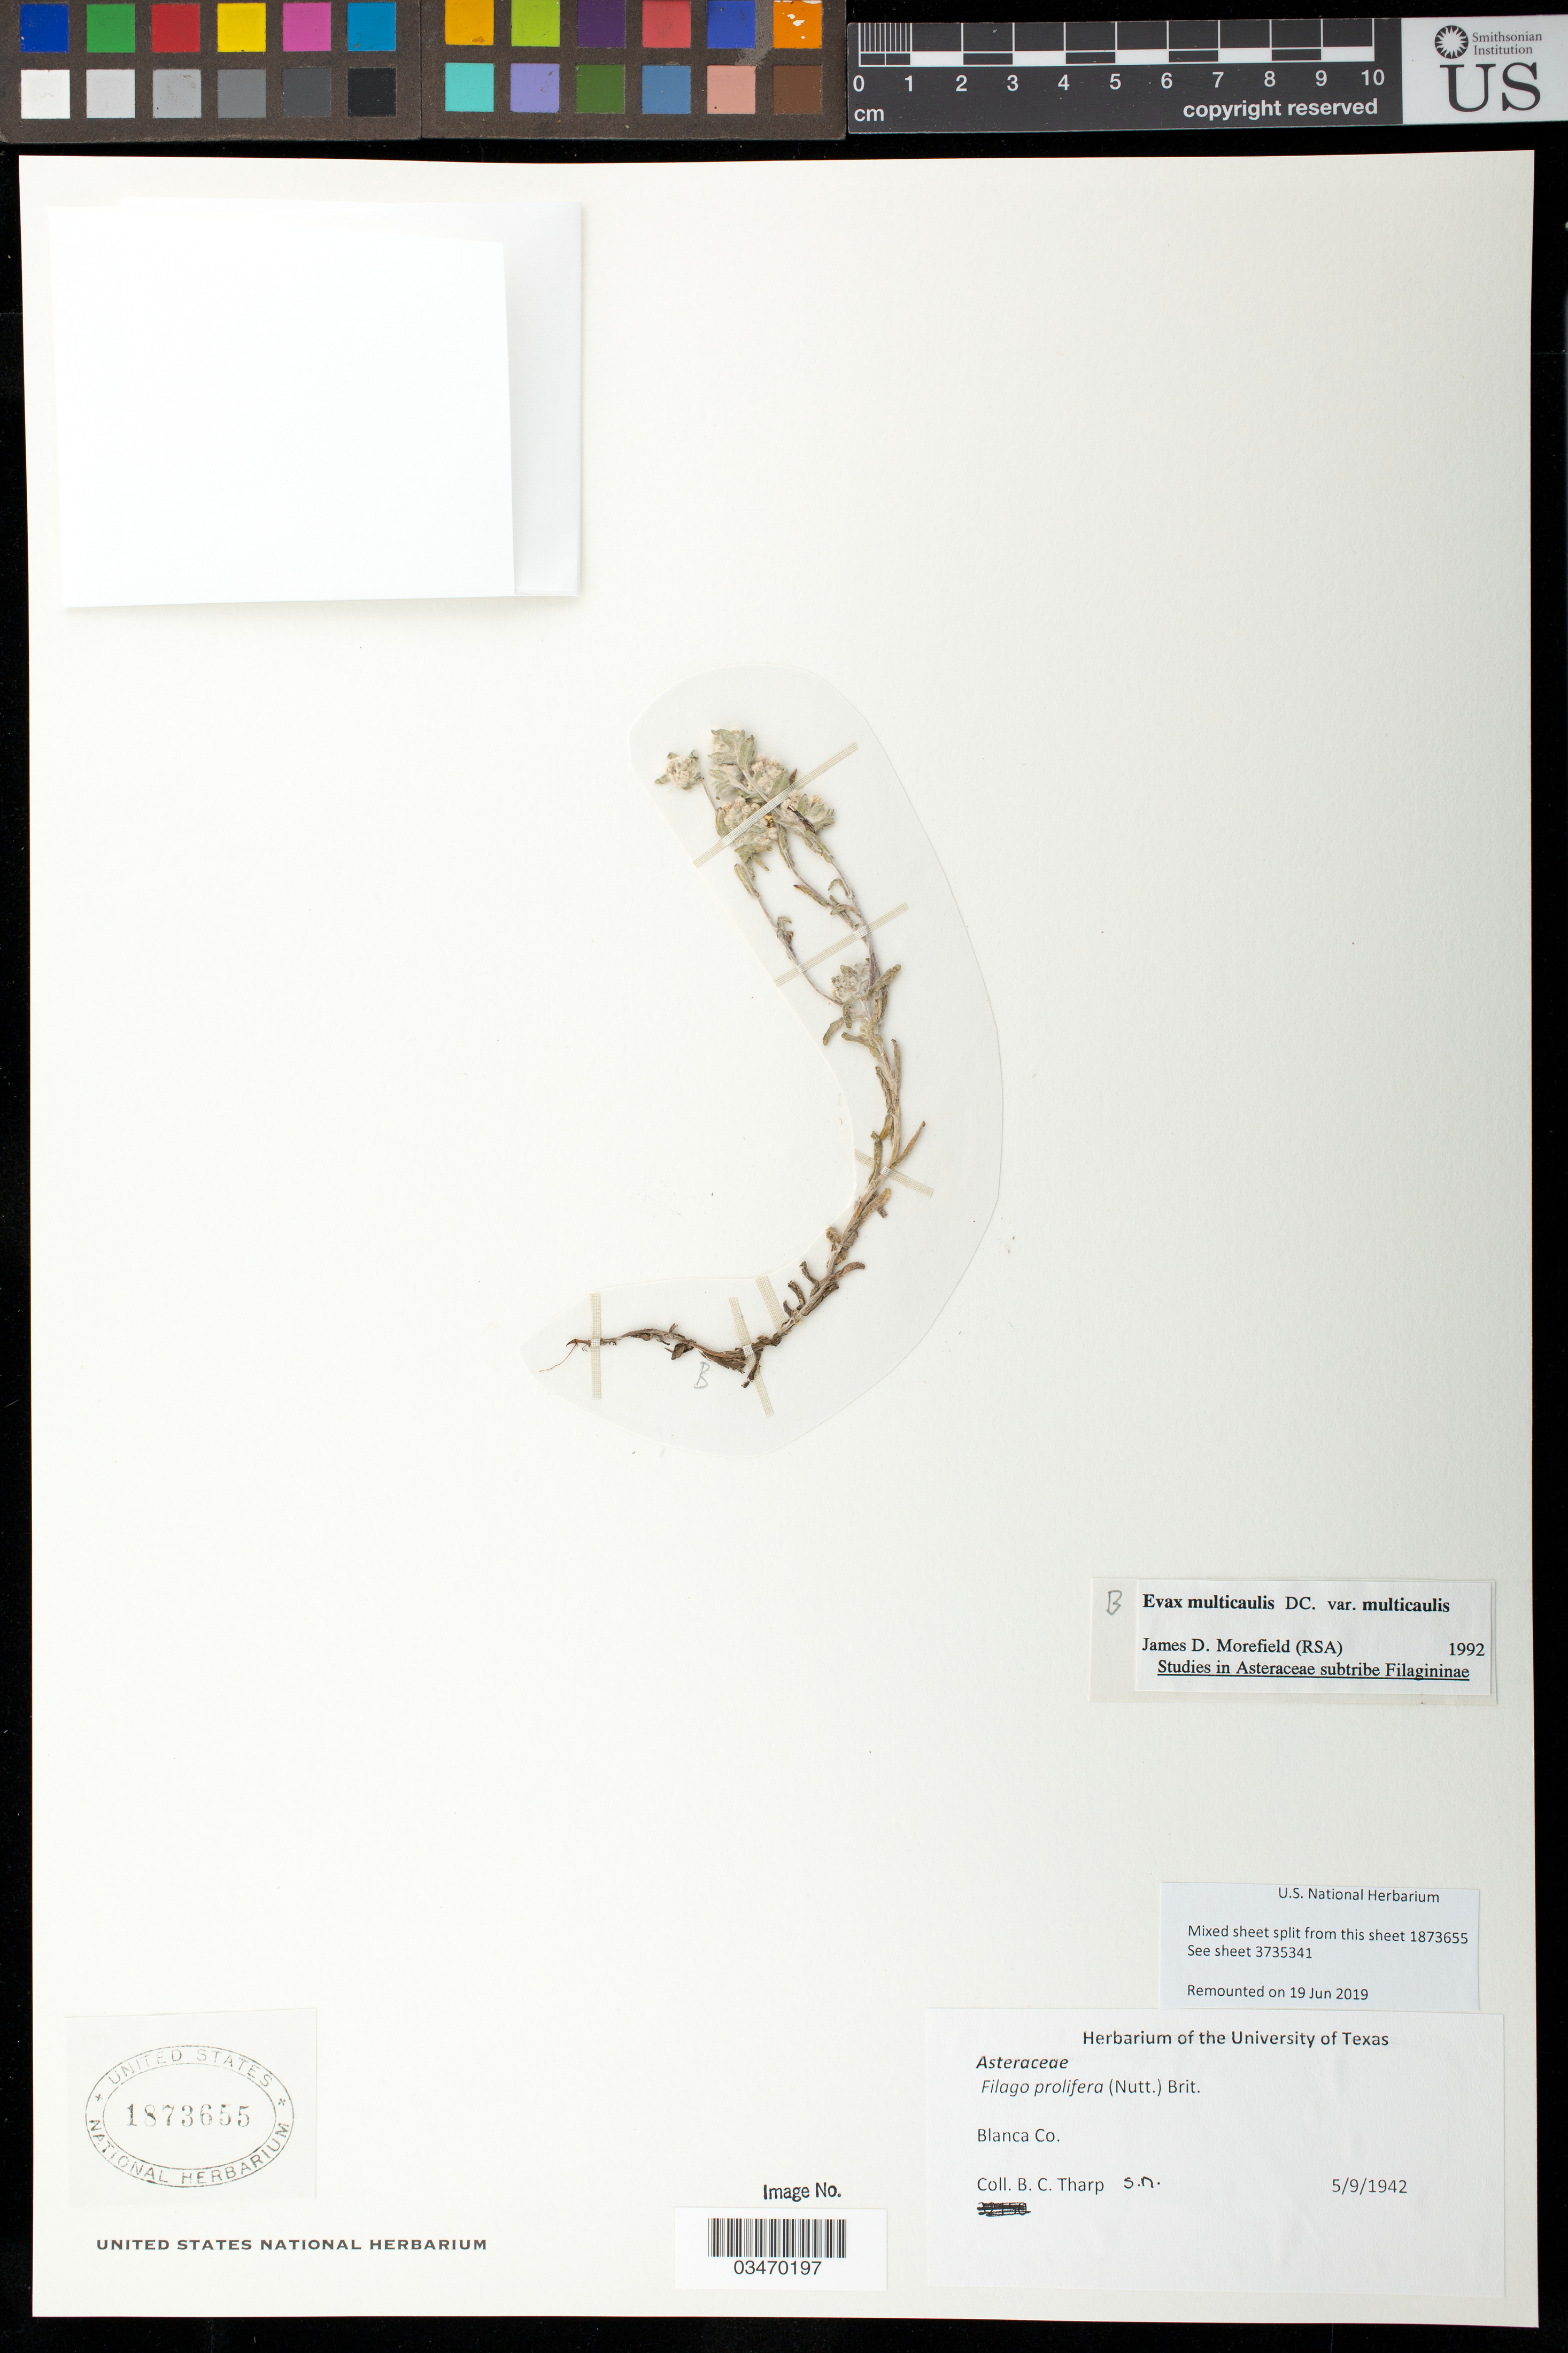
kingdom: Plantae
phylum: Tracheophyta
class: Magnoliopsida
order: Asterales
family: Asteraceae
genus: Evax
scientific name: Evax multicaulis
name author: DC.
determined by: Morefield, James D., (RSA), Rancho Santa Ana Botanic Garden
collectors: B. C. Tharp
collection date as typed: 9 May 1942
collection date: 1942-05-09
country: United States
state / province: Texas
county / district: Blanca County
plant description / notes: Mixed sheet split from this sheet 1873655. Remounted on 19 Jun 2019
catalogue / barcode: US 1873655